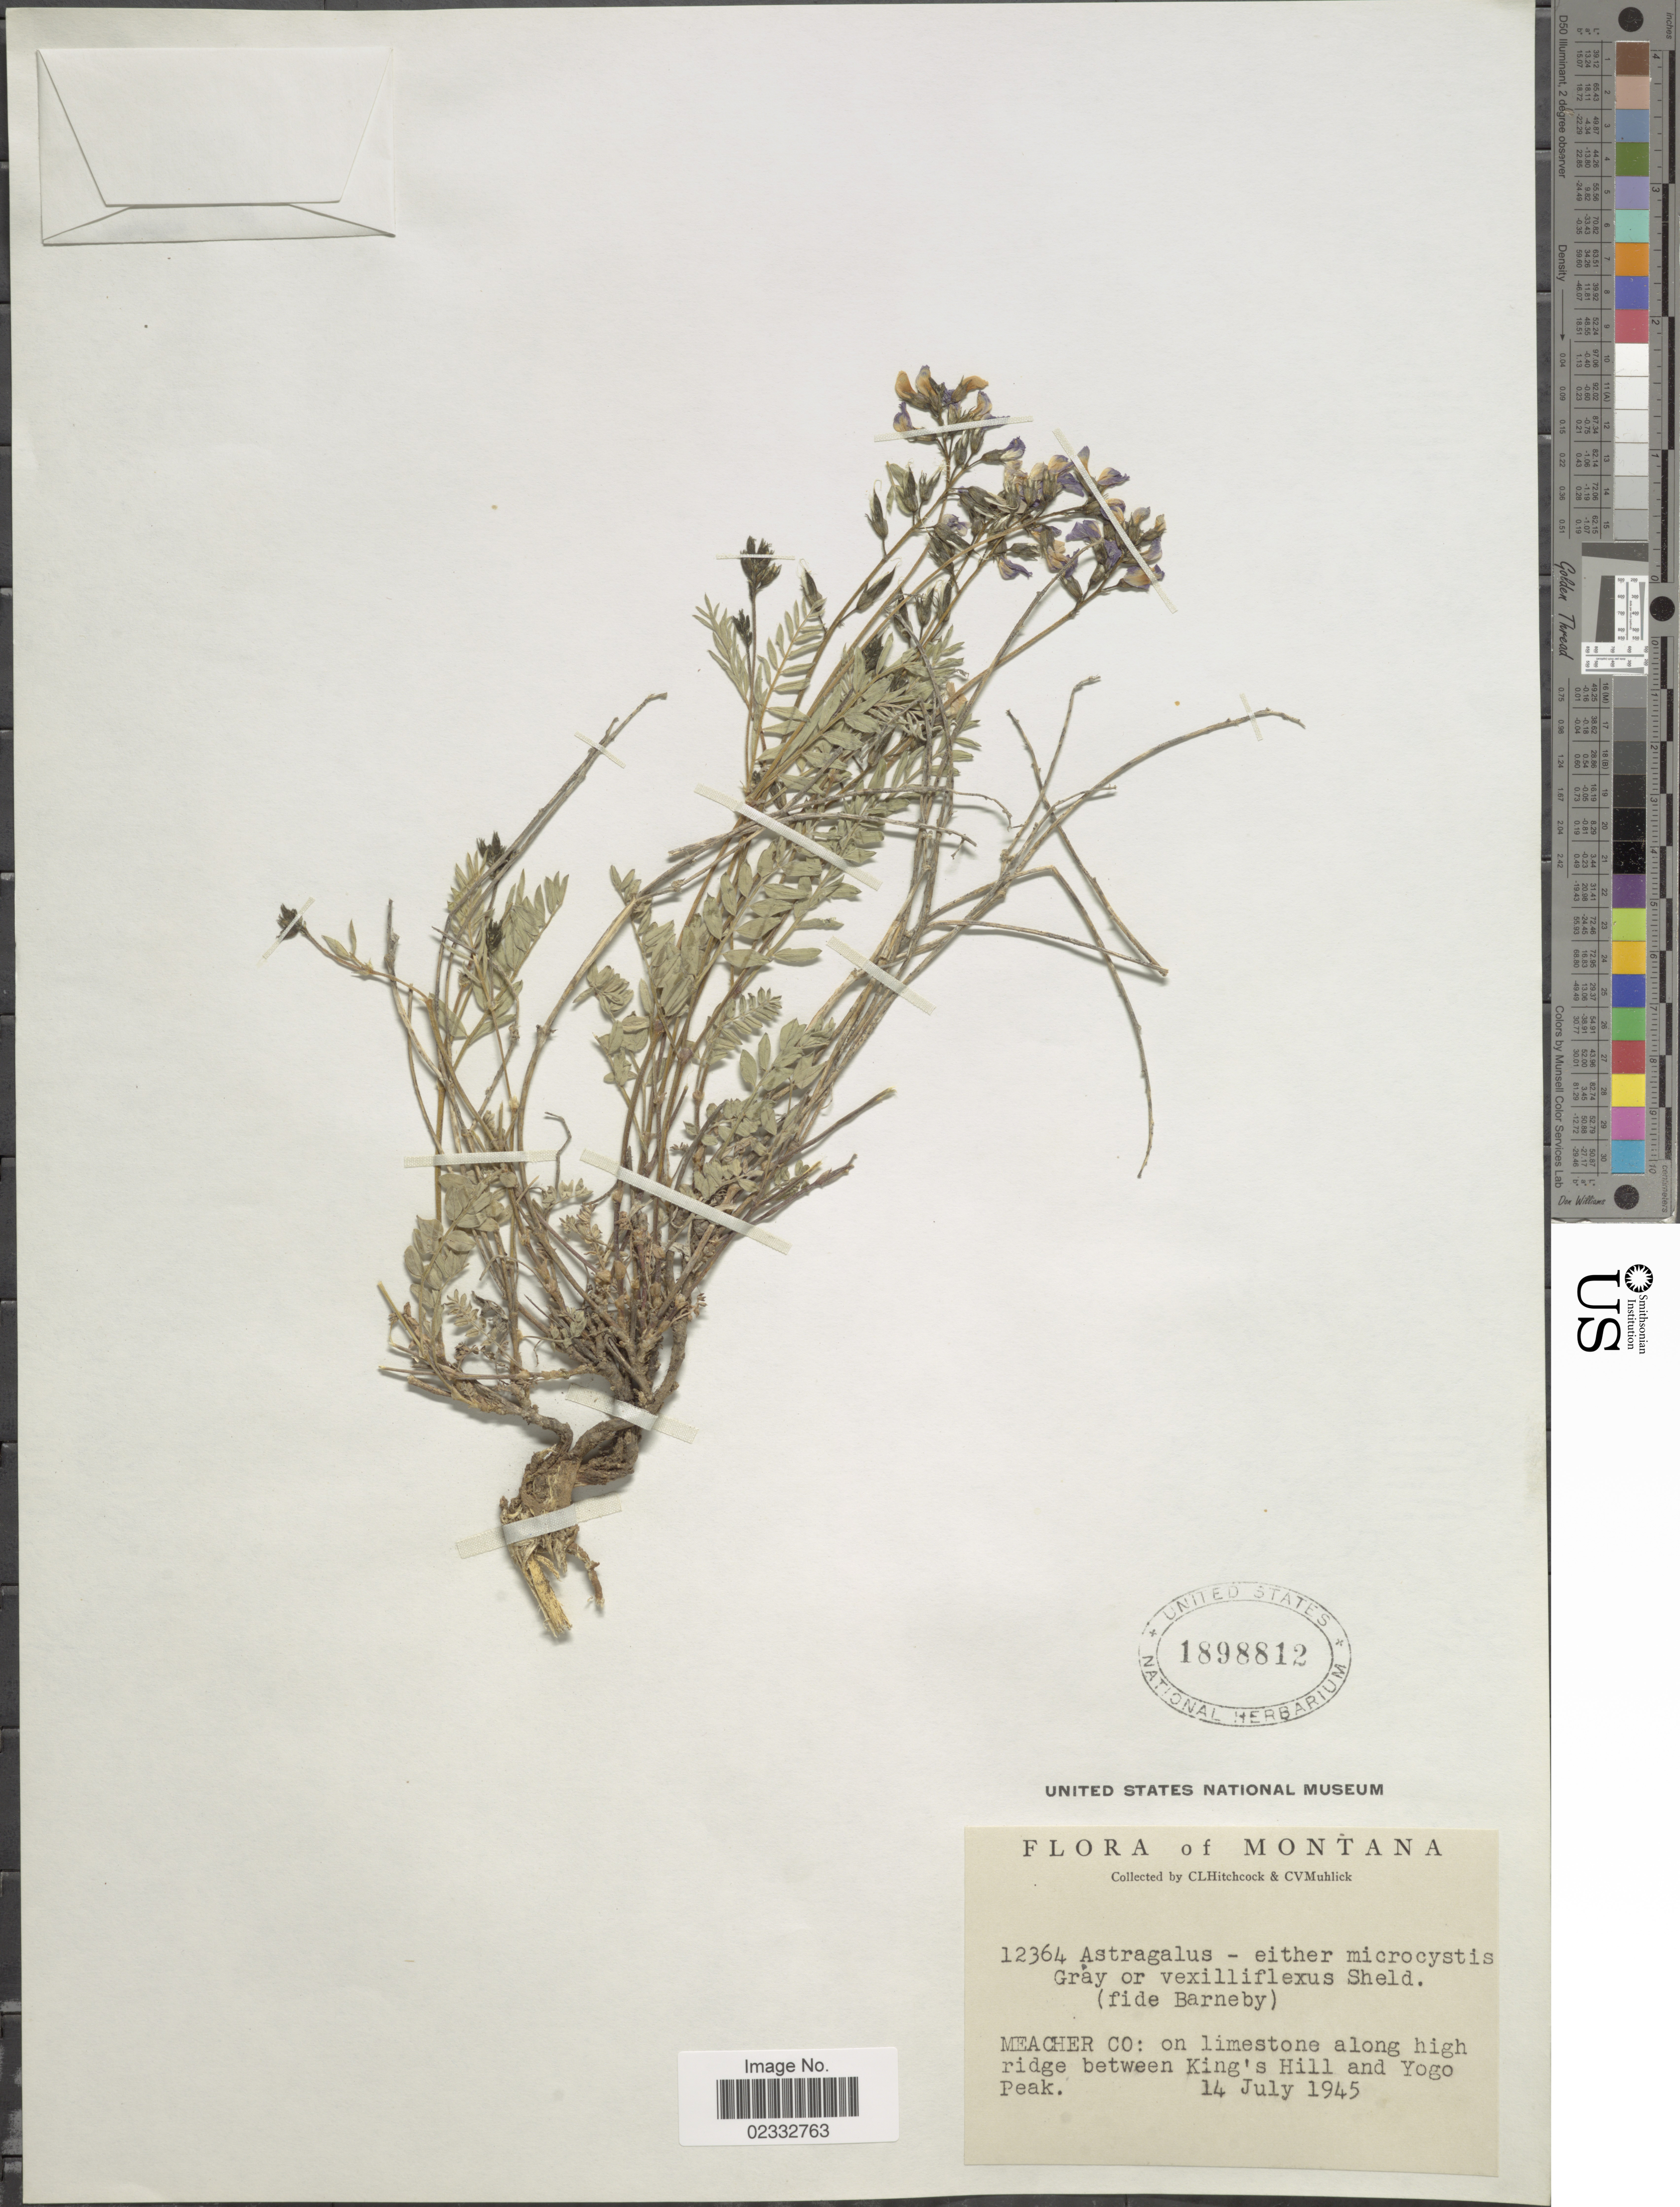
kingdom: Plantae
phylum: Tracheophyta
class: Magnoliopsida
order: Fabales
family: Fabaceae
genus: Astragalus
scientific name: Astragalus microcystis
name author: A. Gray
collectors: C. L. Hitchcock & C. V. Muhlick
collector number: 12364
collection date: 1945-07-14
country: United States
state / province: Montana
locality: Meacher Co: on limestone along high ridge between King's Hill and Yoko Peak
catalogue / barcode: US 1898812